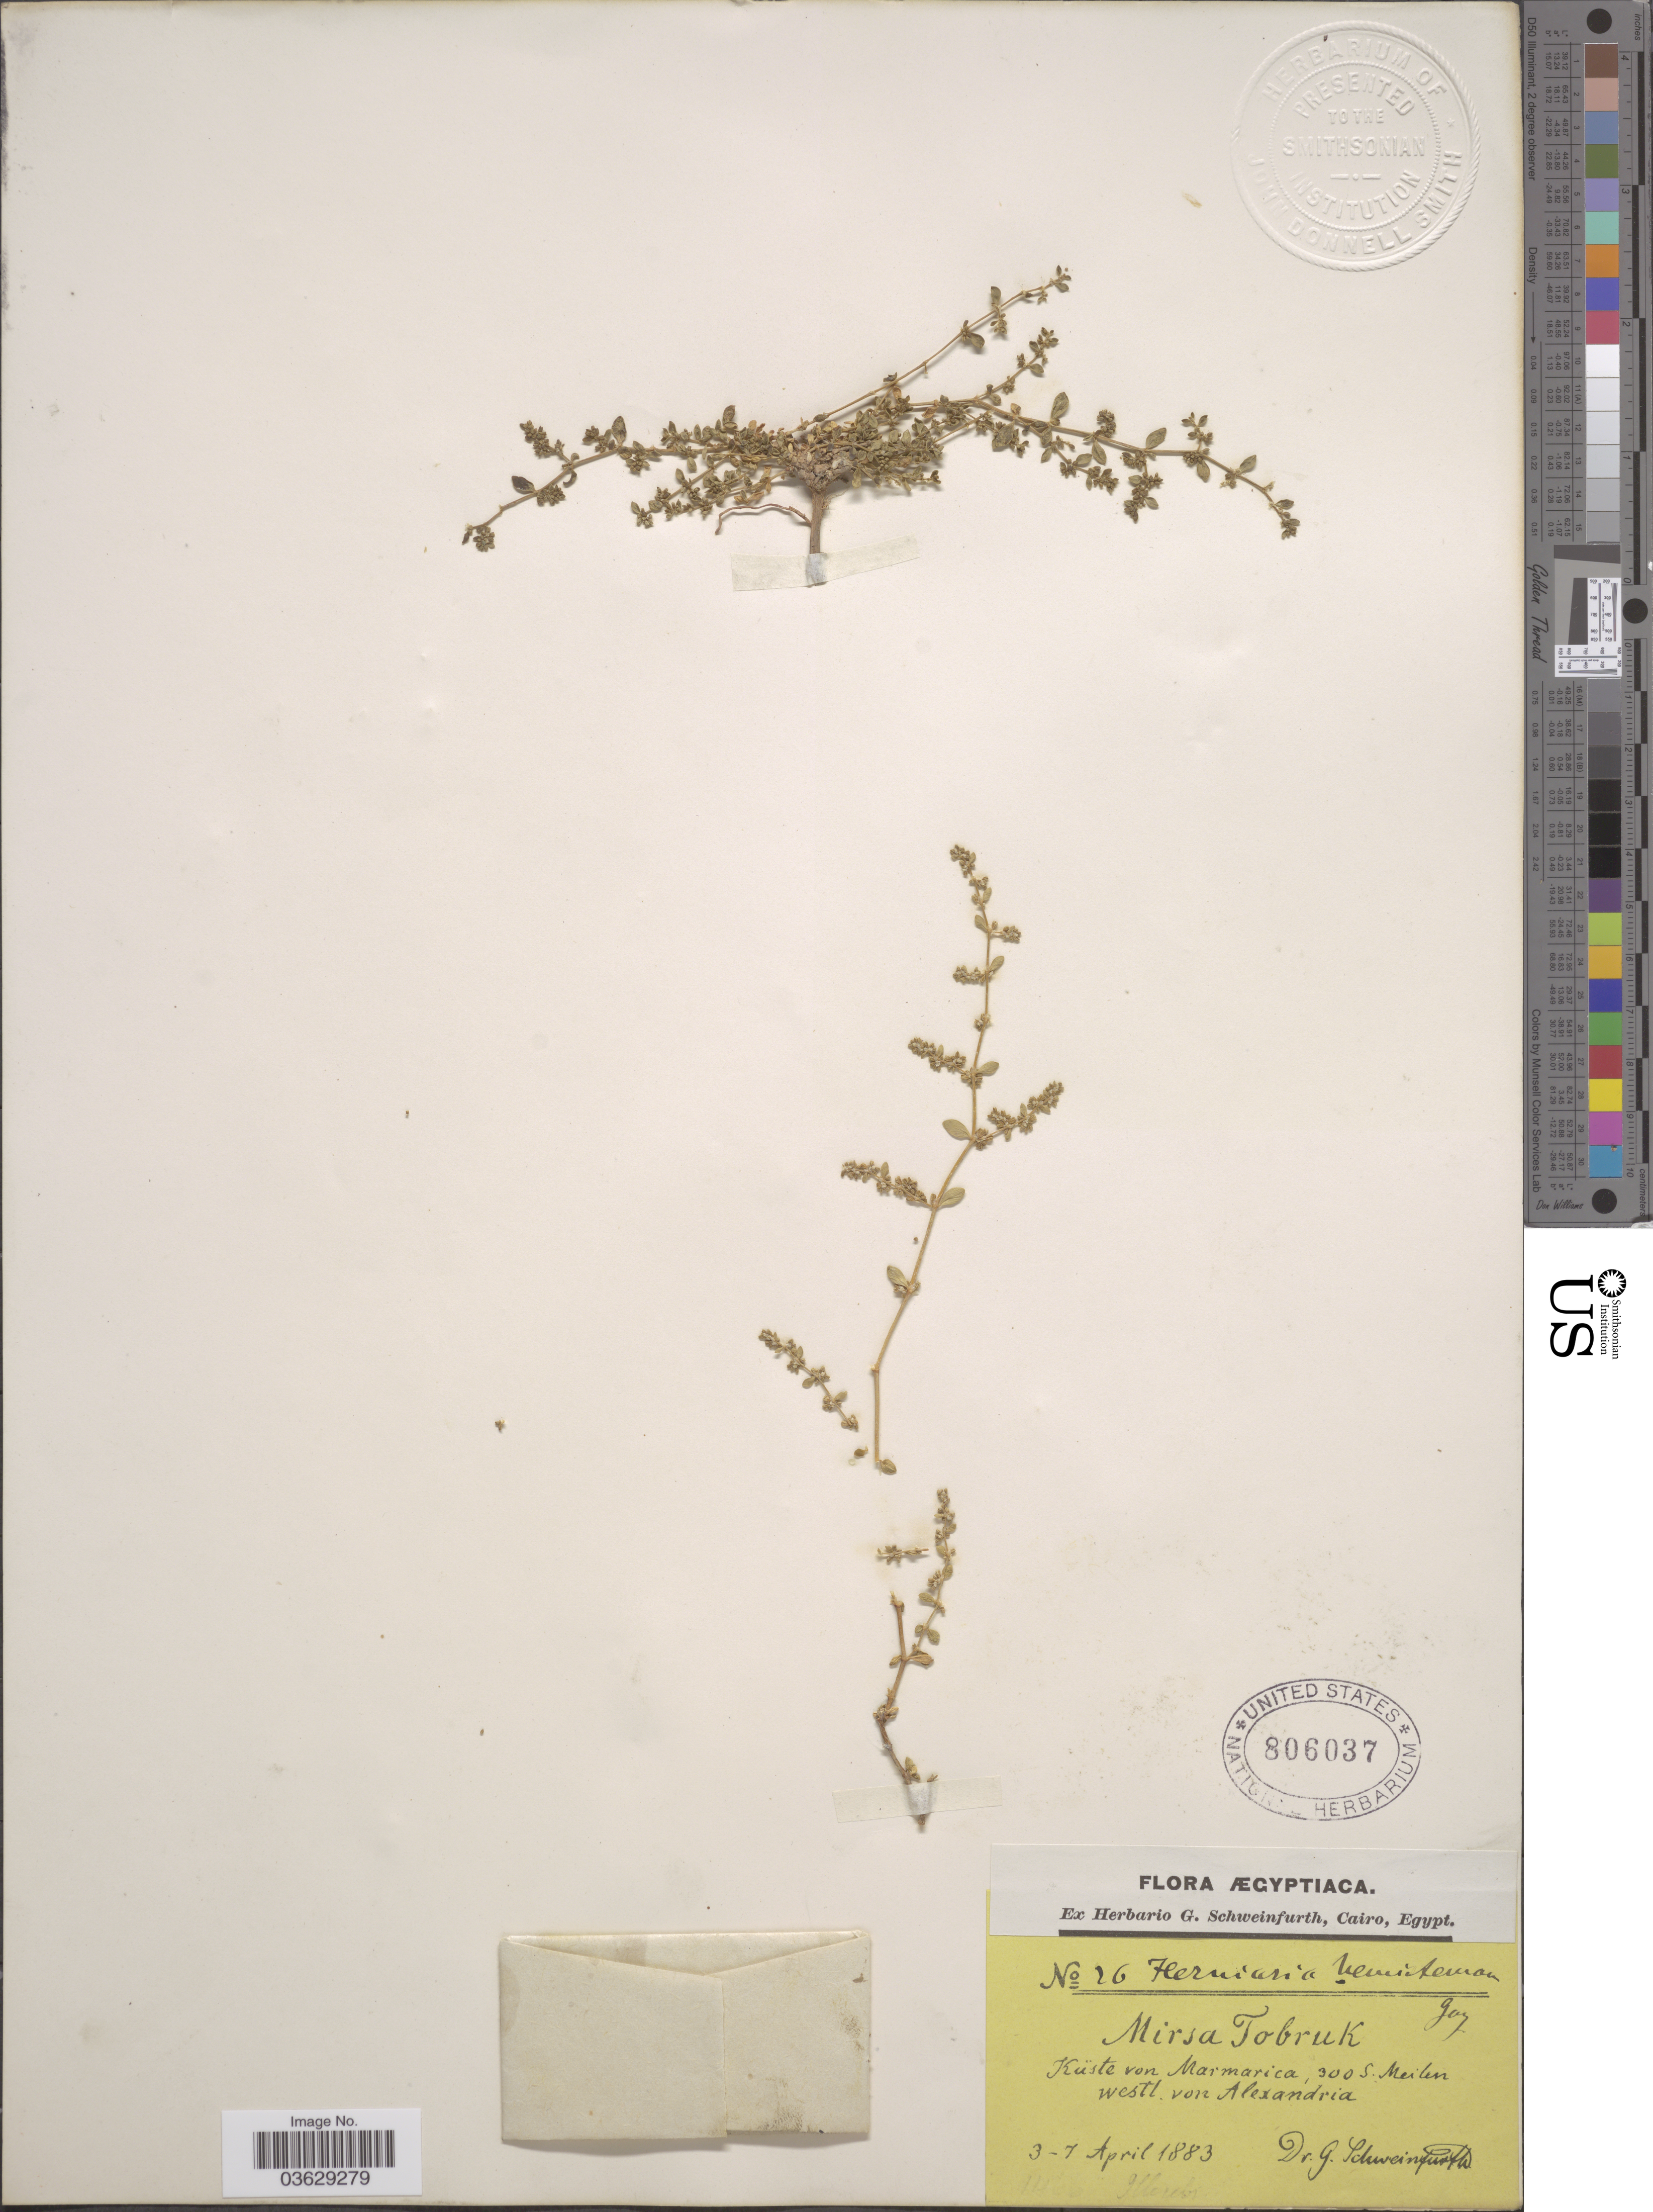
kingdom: Plantae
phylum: Tracheophyta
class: Magnoliopsida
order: Caryophyllales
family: Caryophyllaceae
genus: Herniaria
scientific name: Herniaria hemistemon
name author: J. Gay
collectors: G. A. Schweinfurth (herbarium)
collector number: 26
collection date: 1883-04-03/1883-04-07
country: Egypt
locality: Ægyptiaca. Küste von Marmarica, 300 S. Meilen westl. von Alexandria.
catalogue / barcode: US 806037